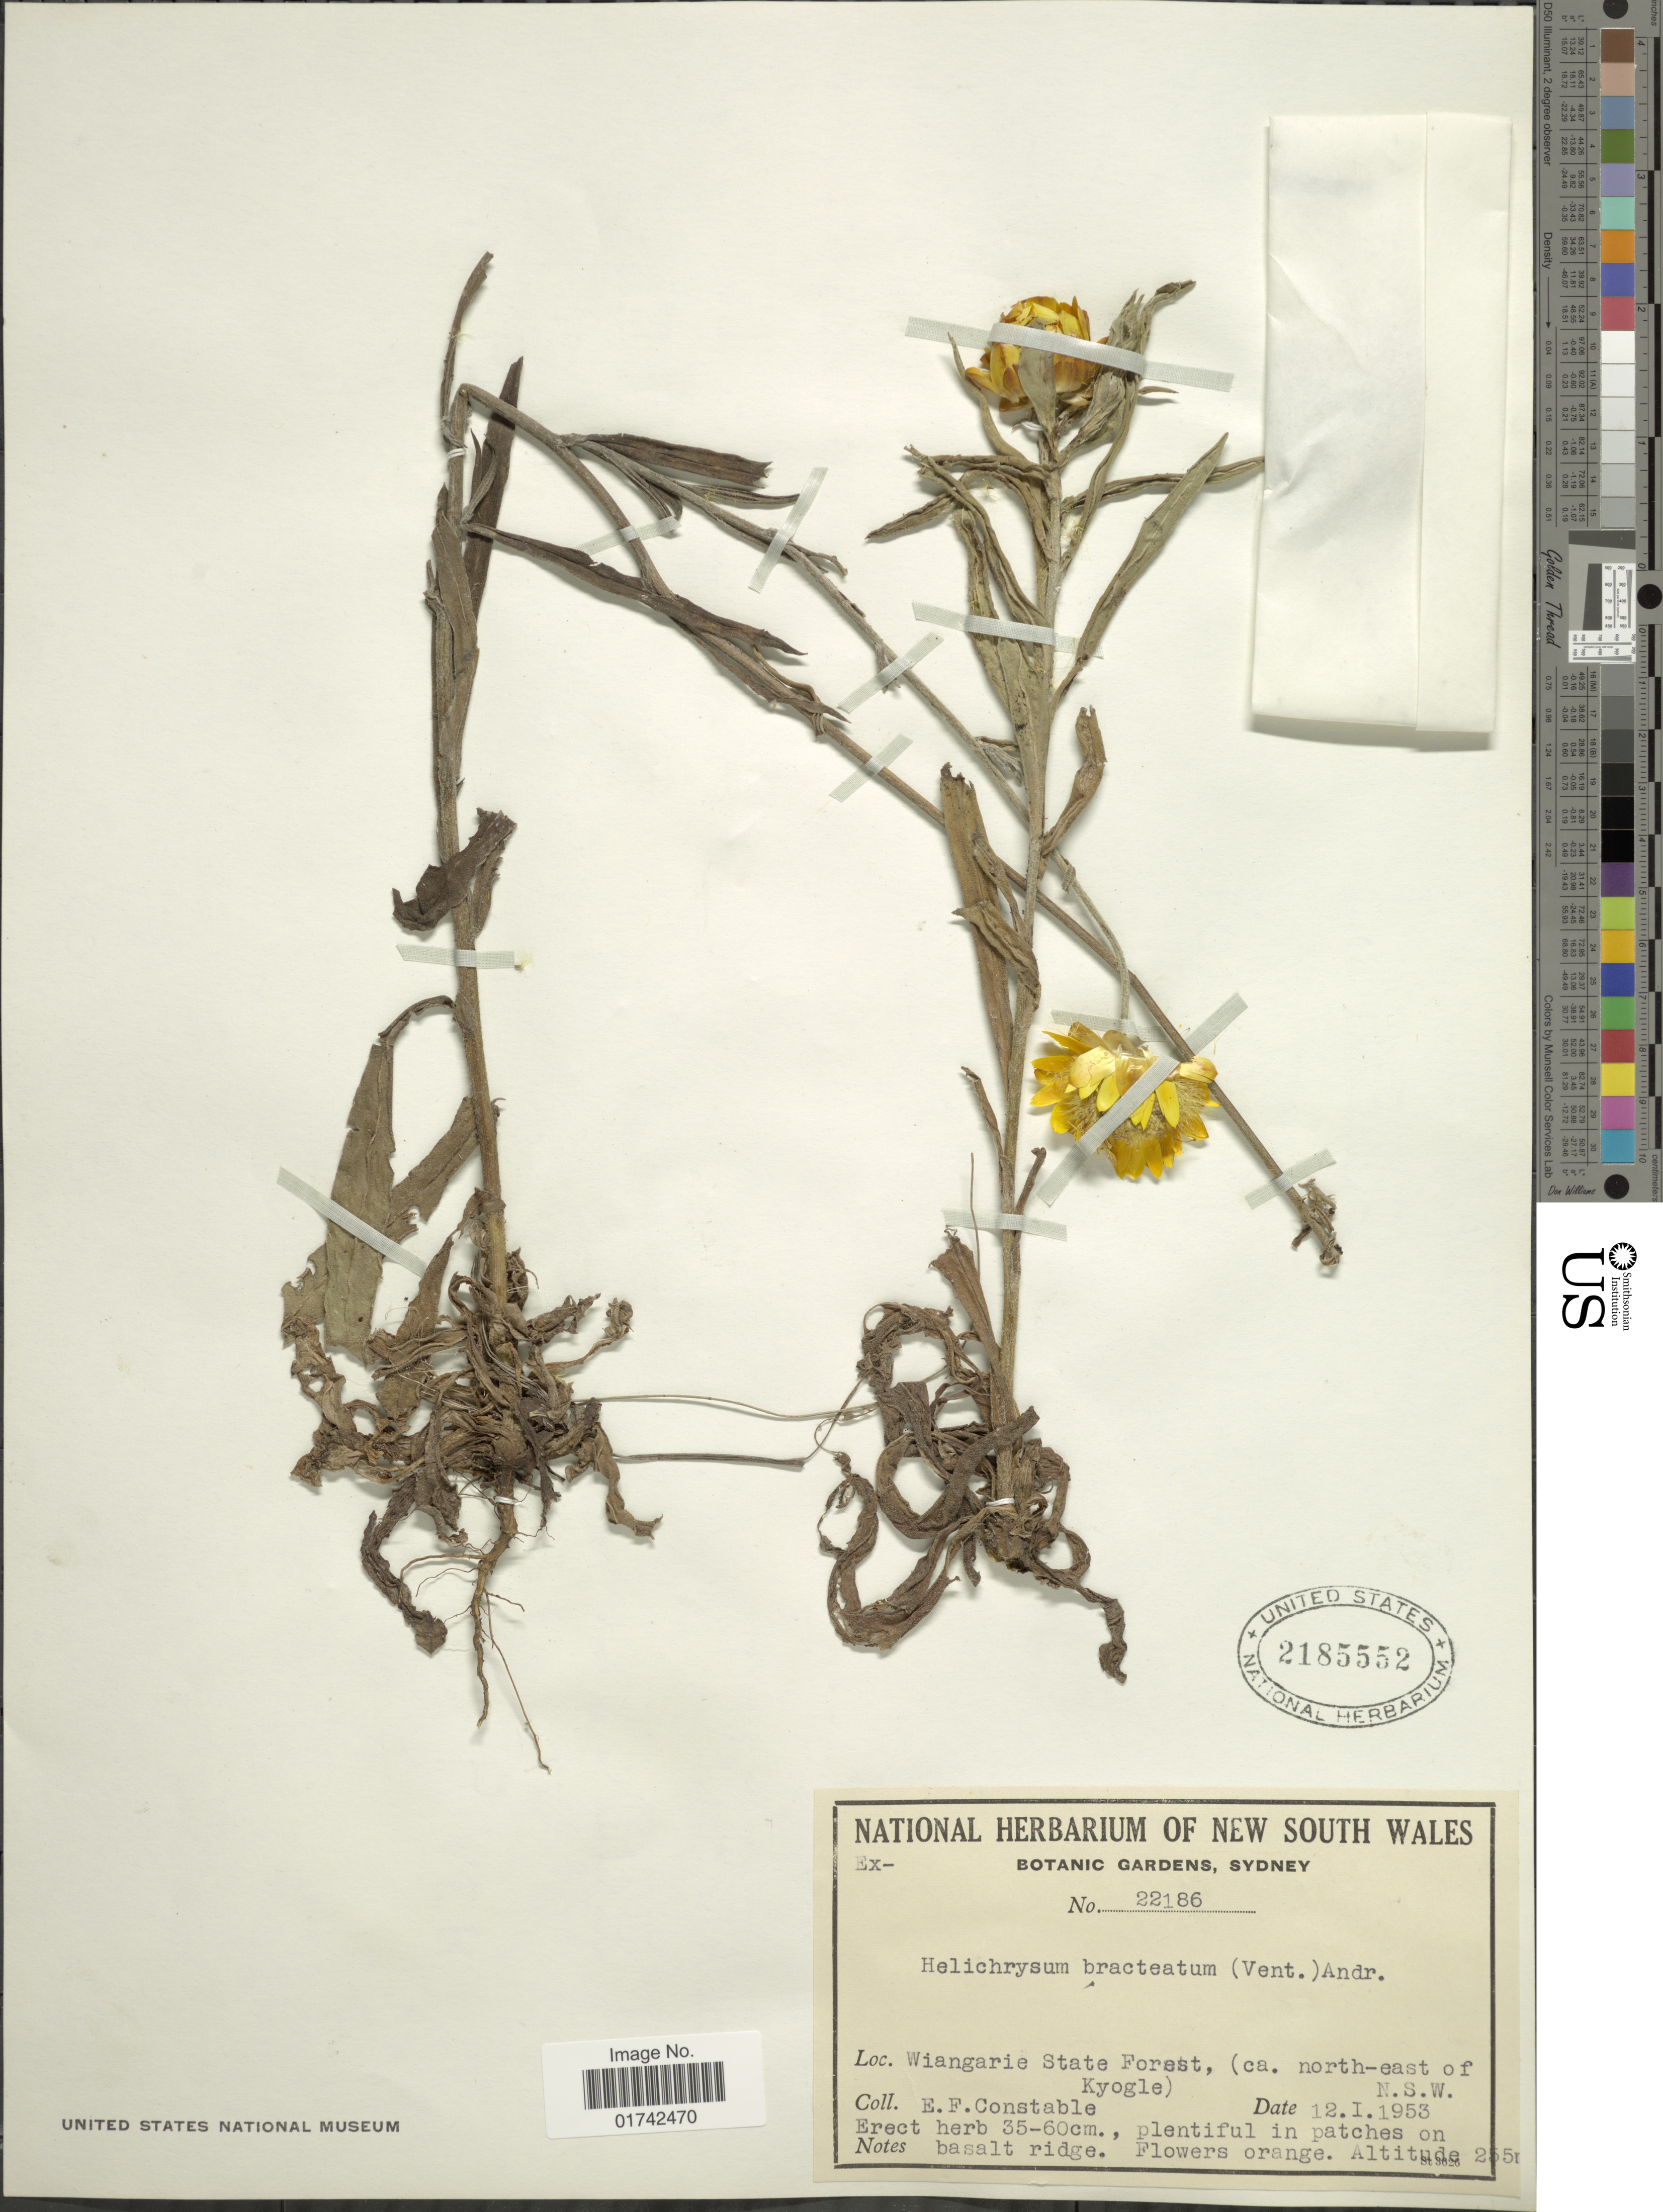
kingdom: Plantae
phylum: Tracheophyta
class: Magnoliopsida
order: Asterales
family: Asteraceae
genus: Helichrysum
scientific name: Helichrysum bracteatum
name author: (Vent.) Haw.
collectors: E. F. Constable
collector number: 22186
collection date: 1953-01-12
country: Australia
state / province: New South Wales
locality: Wiangarie State Forest (ca north-east of Kyogle)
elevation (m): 255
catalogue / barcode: US 2185552